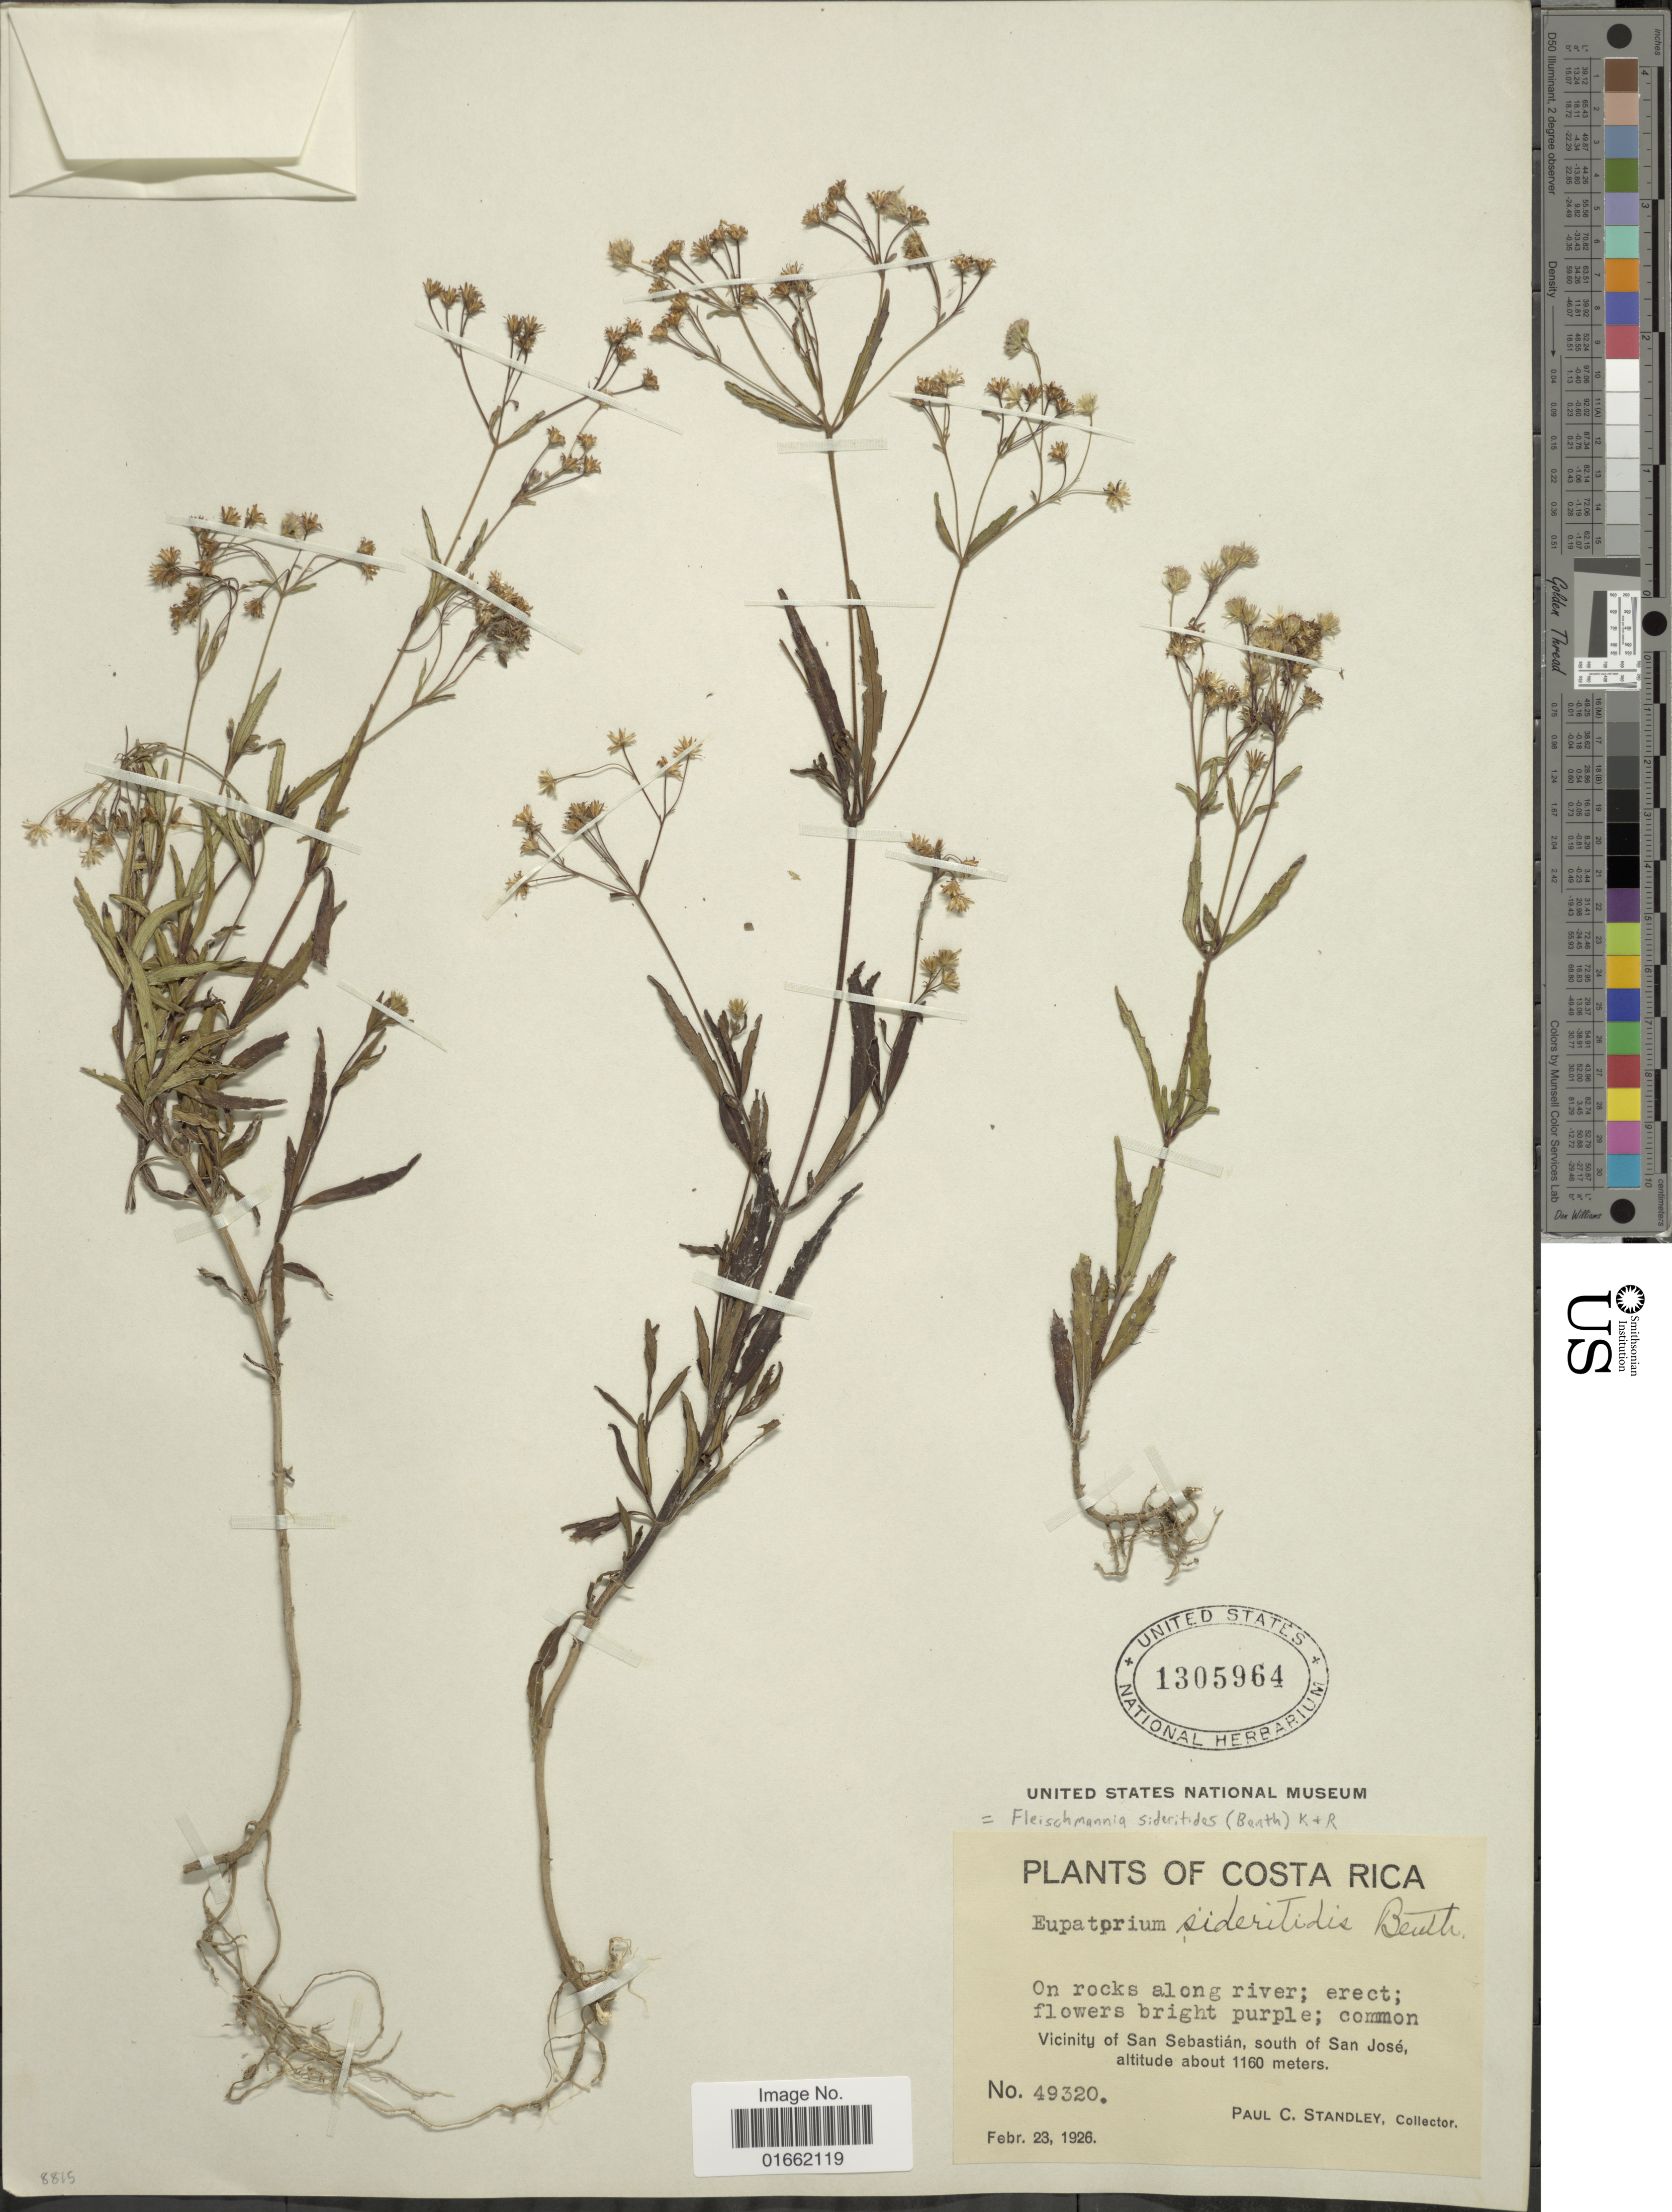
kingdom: Plantae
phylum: Tracheophyta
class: Magnoliopsida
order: Asterales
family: Asteraceae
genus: Fleischmannia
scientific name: Fleischmannia sideritides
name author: (Benth. in Oerst.) R.M. King & H. Rob.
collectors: P. C. Standley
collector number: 49320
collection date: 1926-02-23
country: Costa Rica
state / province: San José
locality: Vicinity of San Sebastián, south of San José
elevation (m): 1160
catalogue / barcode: US 1305964